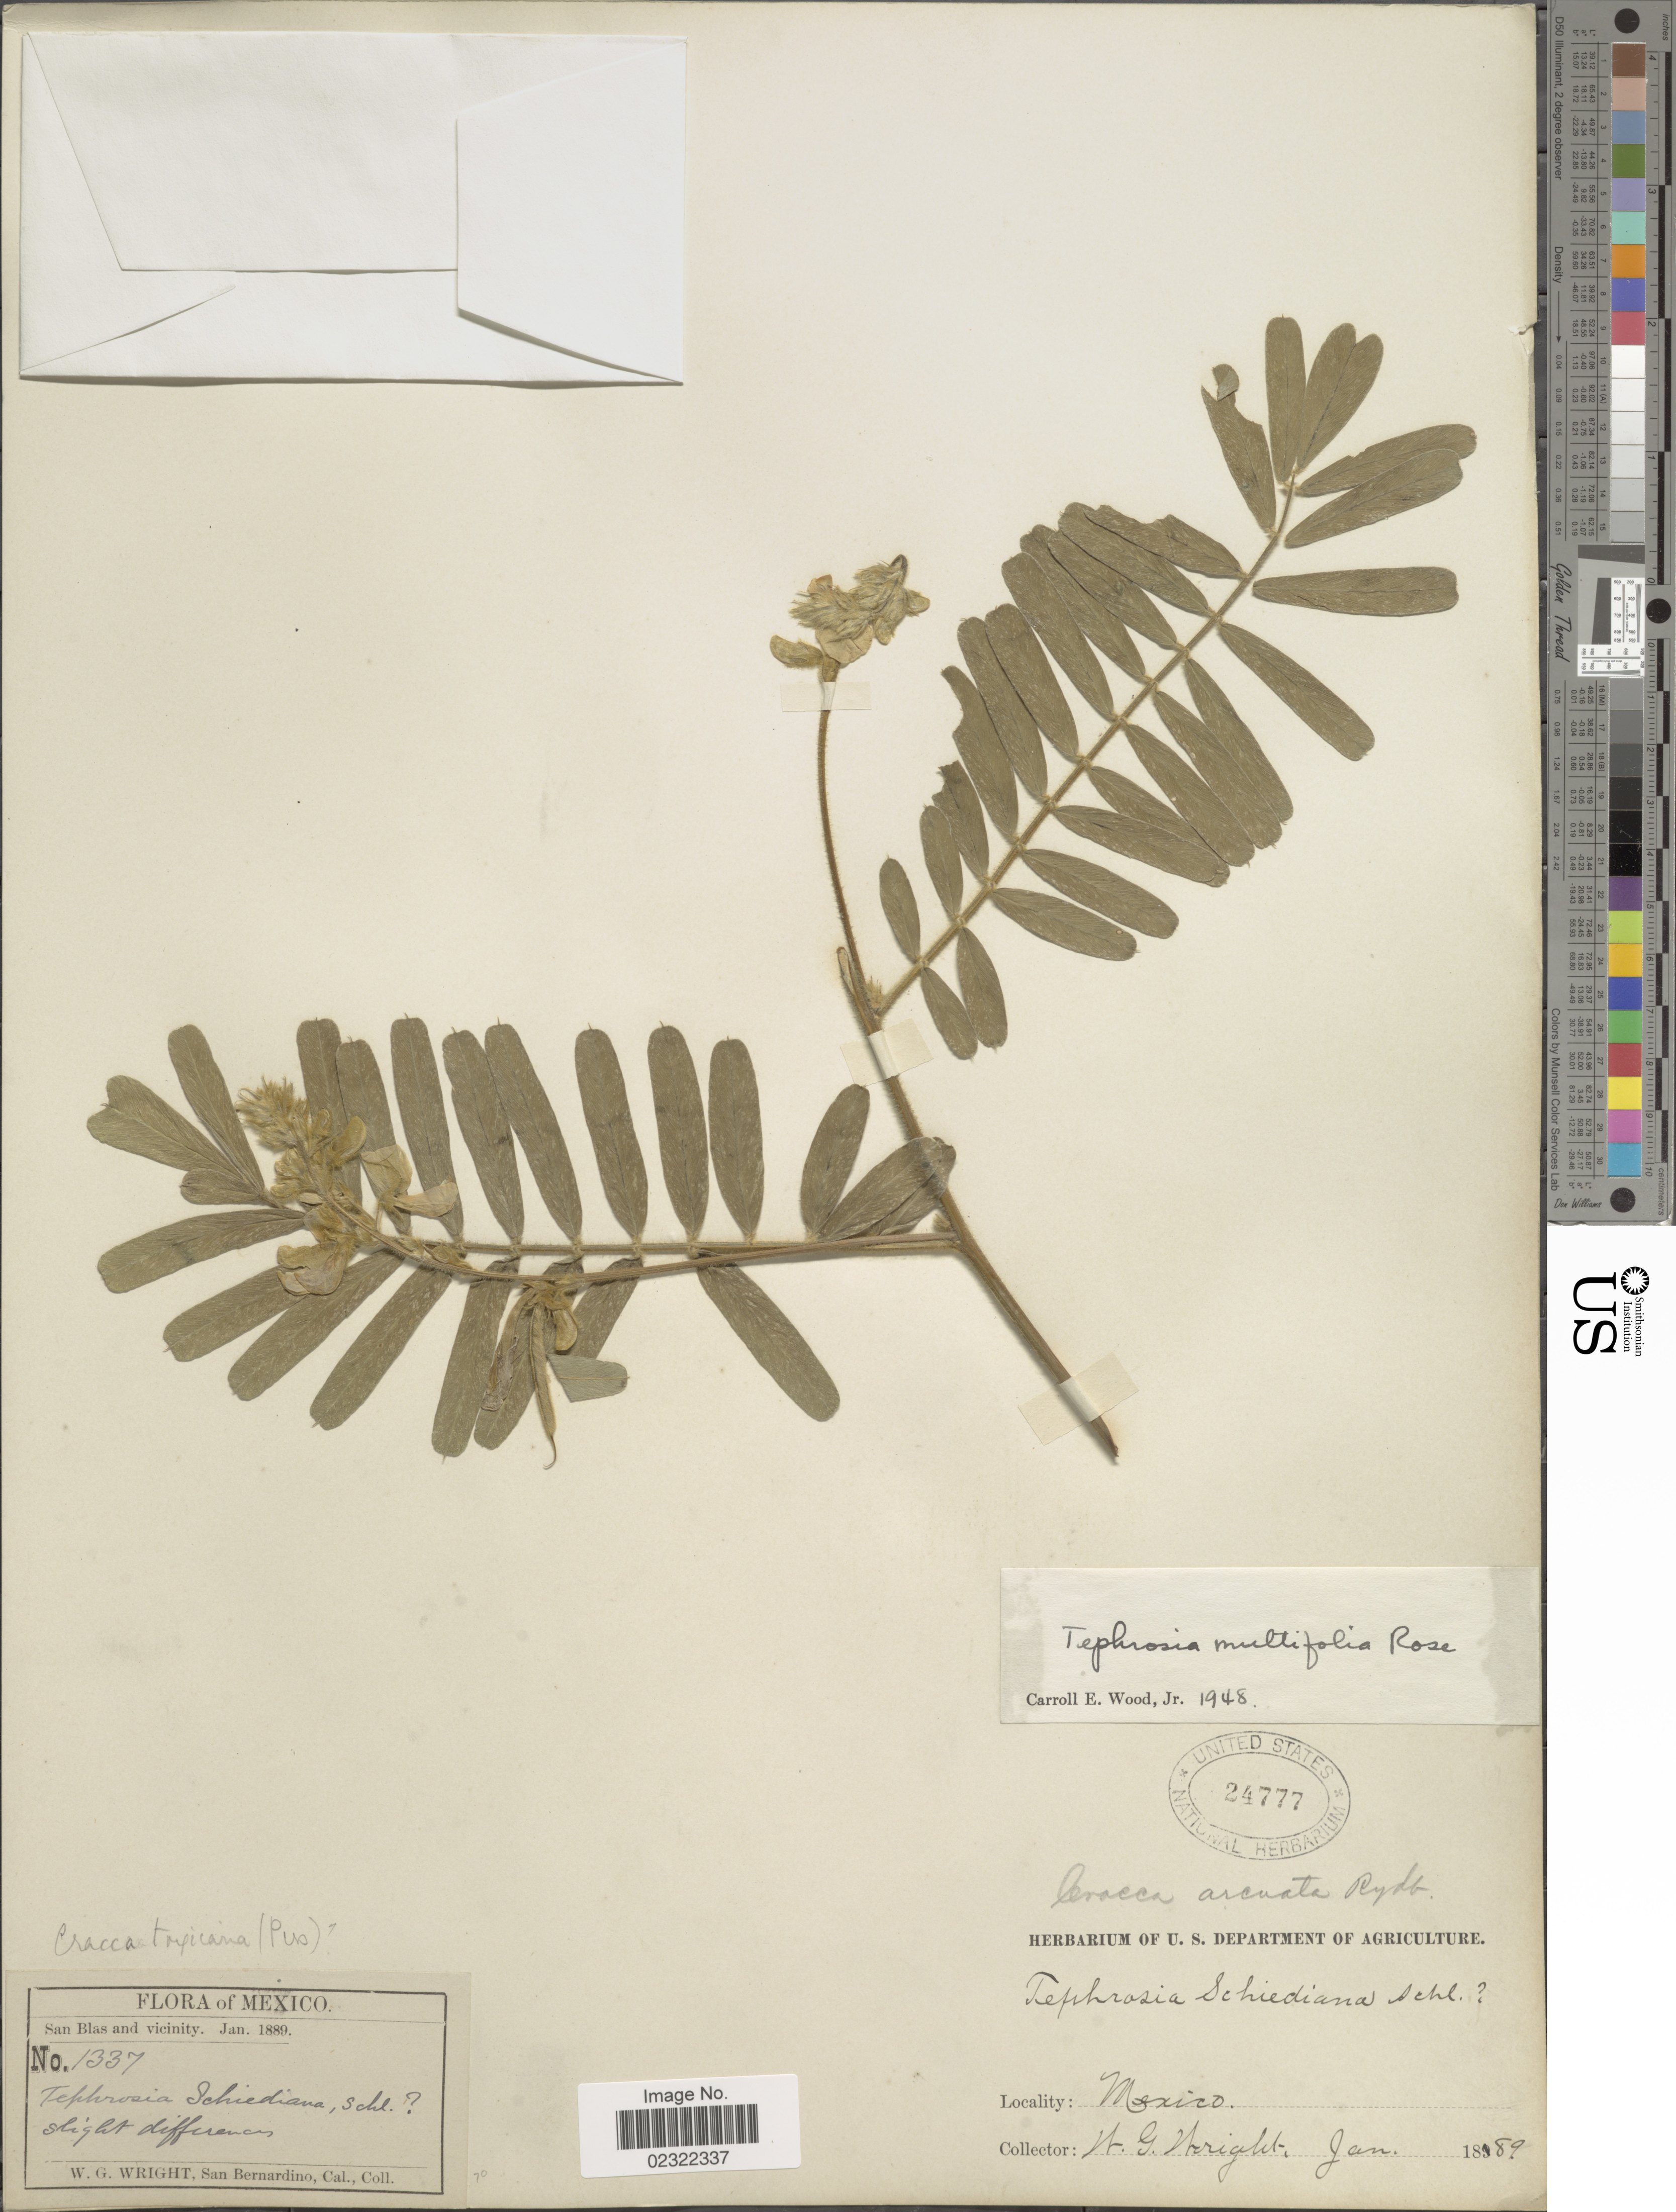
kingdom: Plantae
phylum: Tracheophyta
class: Magnoliopsida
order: Fabales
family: Fabaceae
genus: Tephrosia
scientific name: Tephrosia multifolia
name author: Rose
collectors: W. G. Wright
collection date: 1889-01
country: Mexico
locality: Mexico.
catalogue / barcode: US 24777